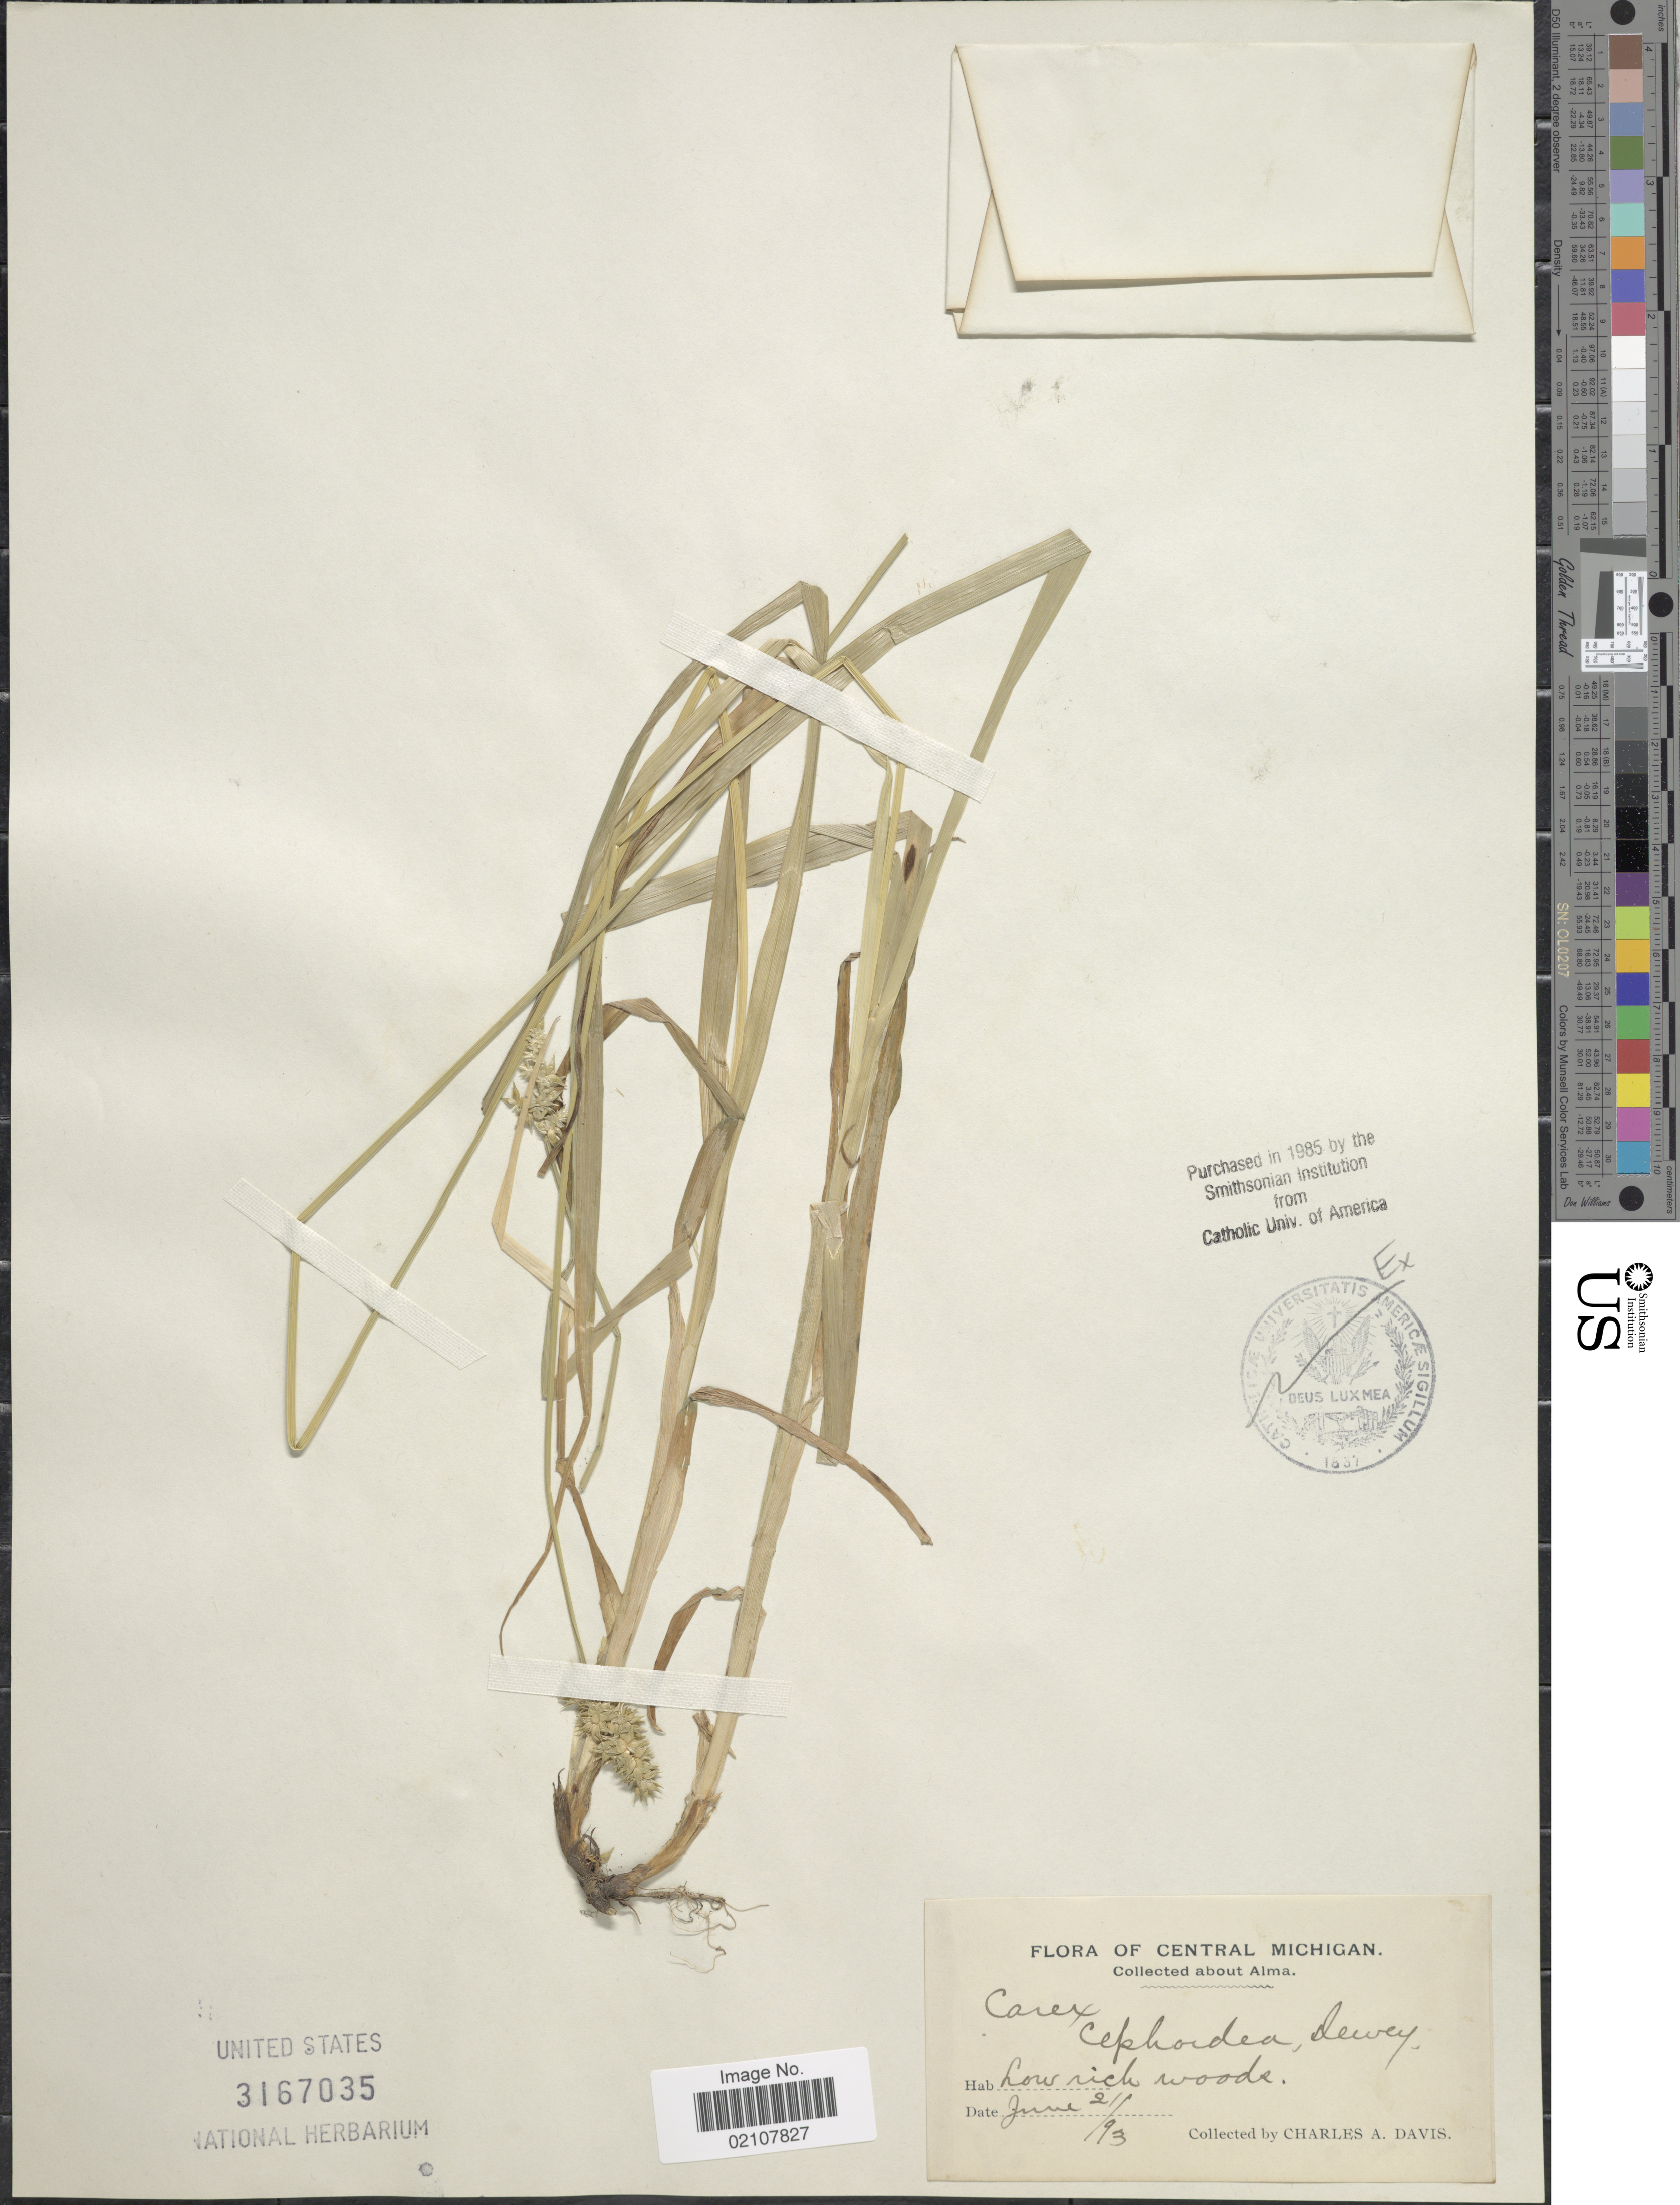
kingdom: Plantae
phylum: Tracheophyta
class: Liliopsida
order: Poales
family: Cyperaceae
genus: Carex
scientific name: Carex cephaloidea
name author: (Dewey) Dewey ex Boott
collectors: C. Davis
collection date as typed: Transcribed d/m/y: 2/6/93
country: United States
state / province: Michigan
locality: Central Michigan, About Alma, Low rich woods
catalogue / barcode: US 3167035